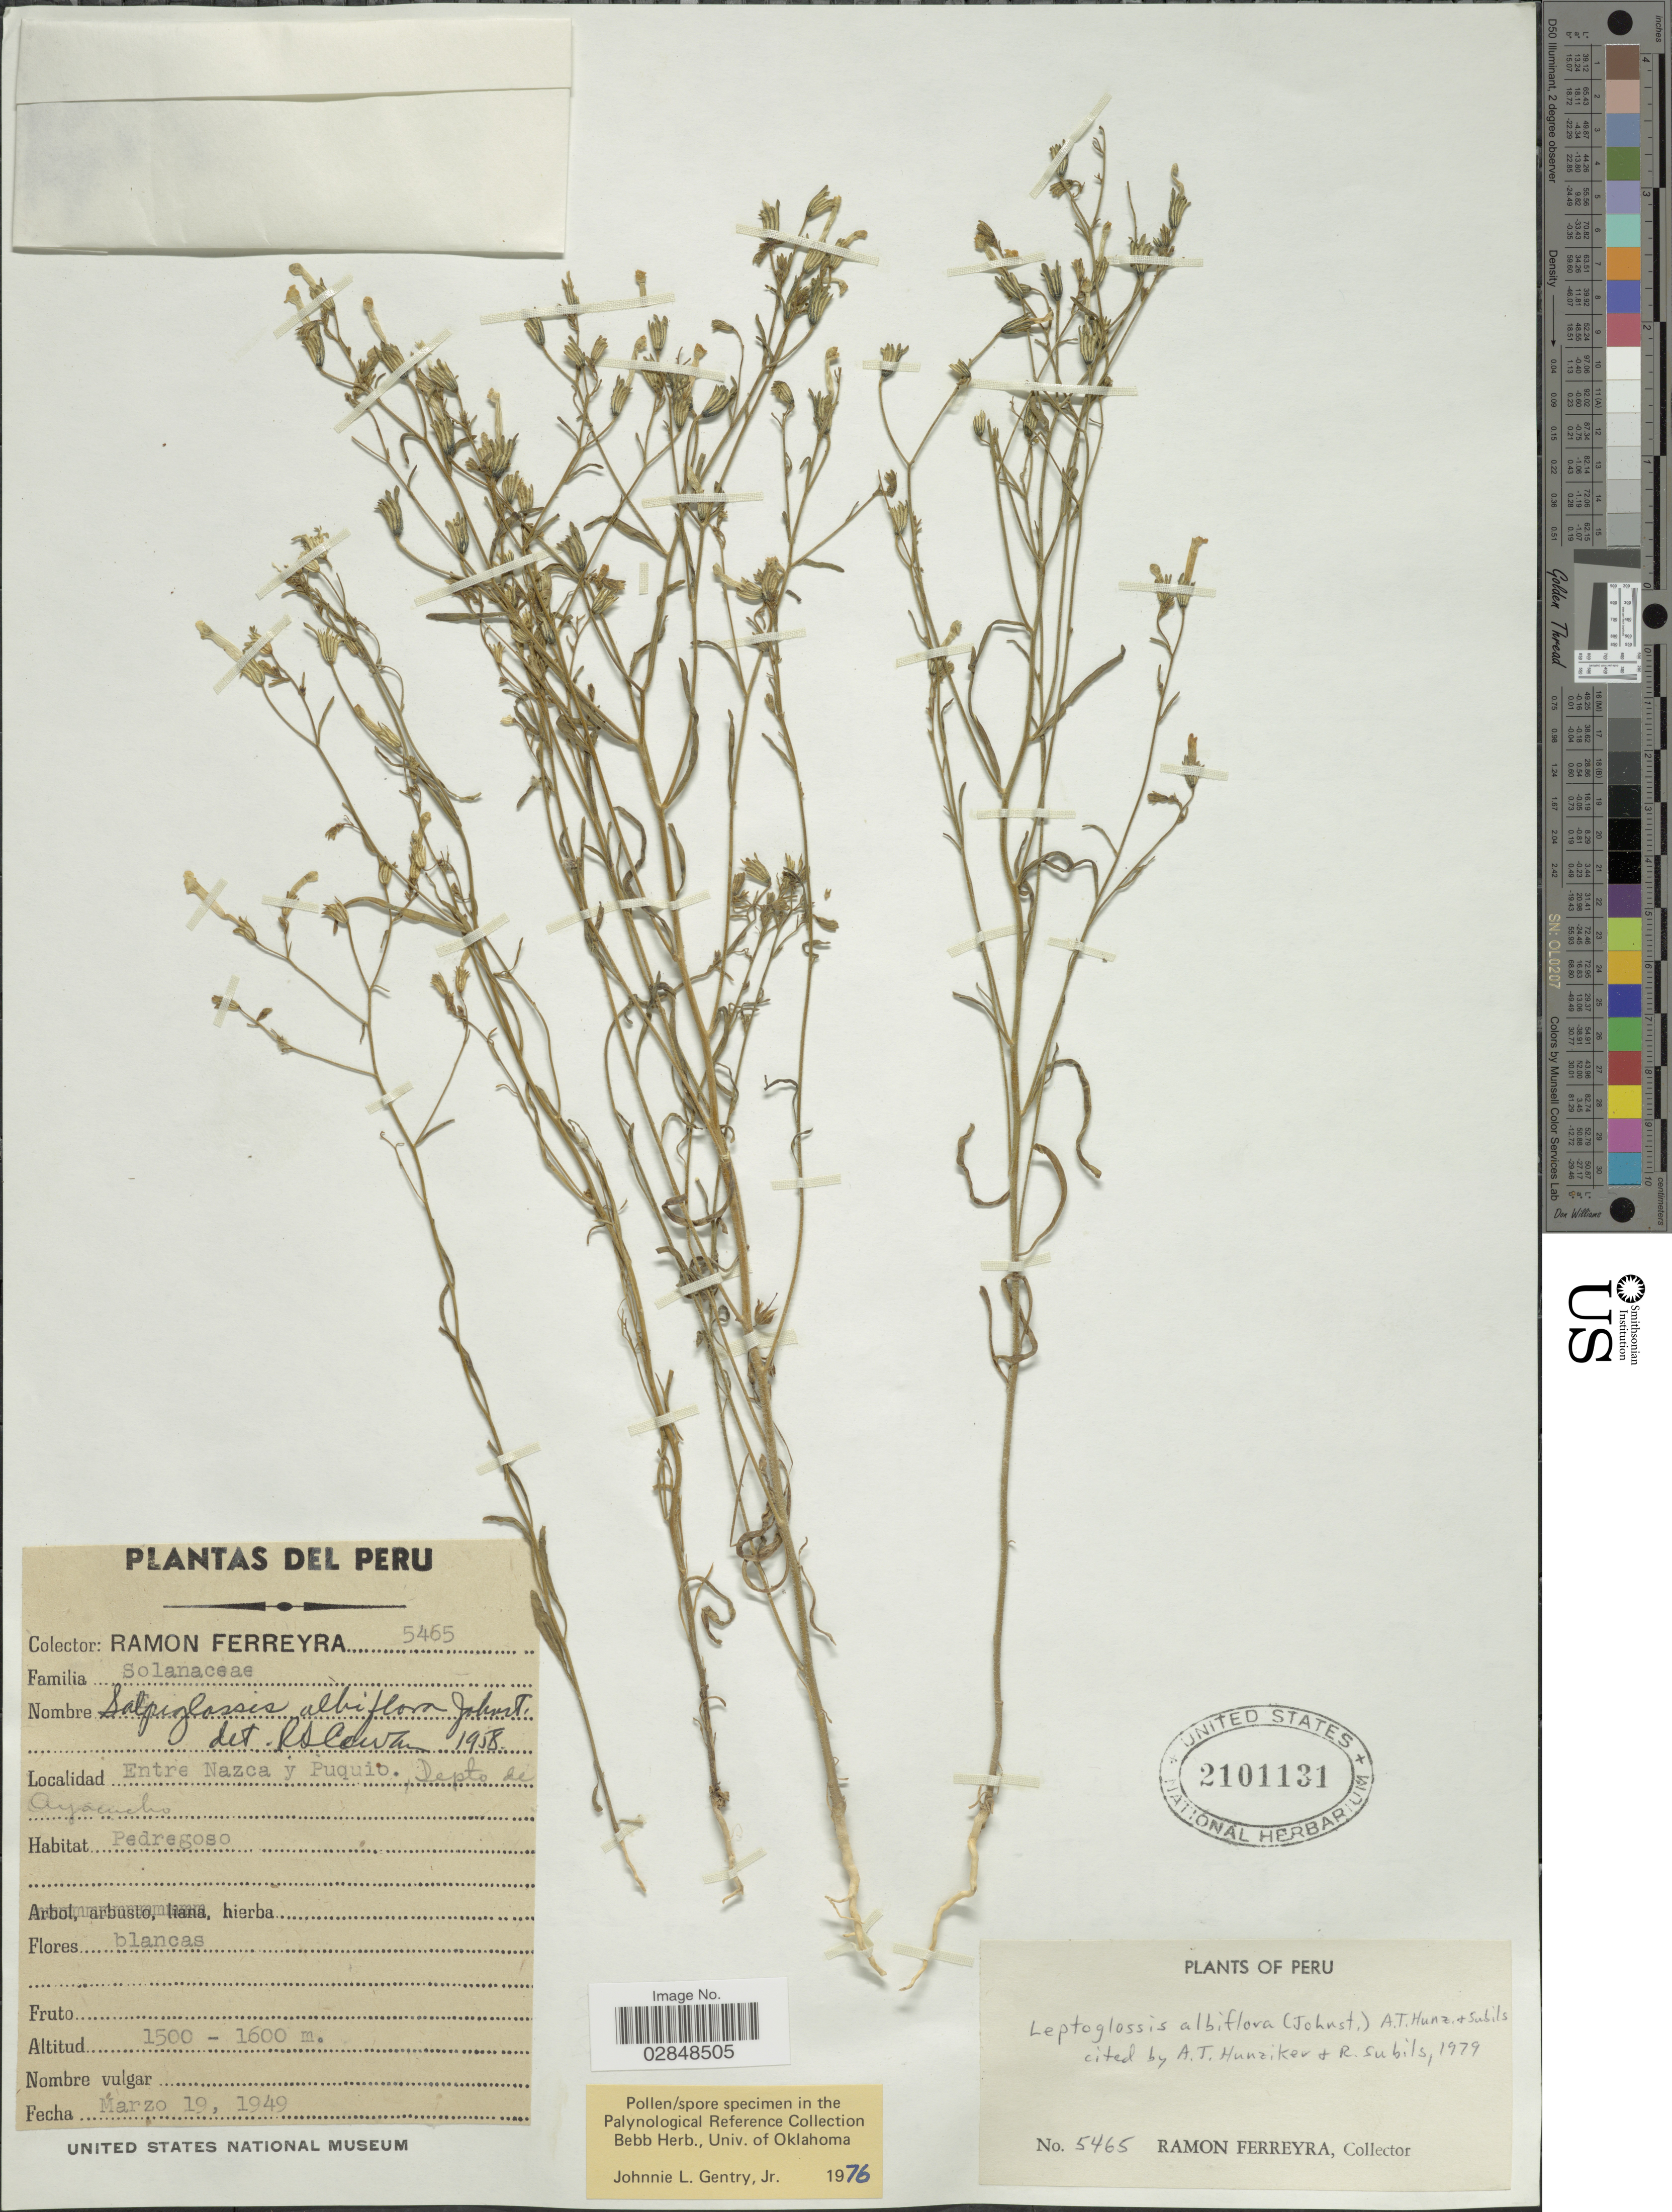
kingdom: Plantae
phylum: Tracheophyta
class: Magnoliopsida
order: Solanales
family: Solanaceae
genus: Leptoglossis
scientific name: Leptoglossis albiflora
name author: (I.M. Johnst.) Hunz. & Subils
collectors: R. A. Ferreyra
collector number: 5465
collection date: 1949-03-19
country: Peru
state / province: Ayacucho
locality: Entre Nazca y Puquio. Depto de Ayacucho.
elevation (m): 1500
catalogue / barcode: US 2101131